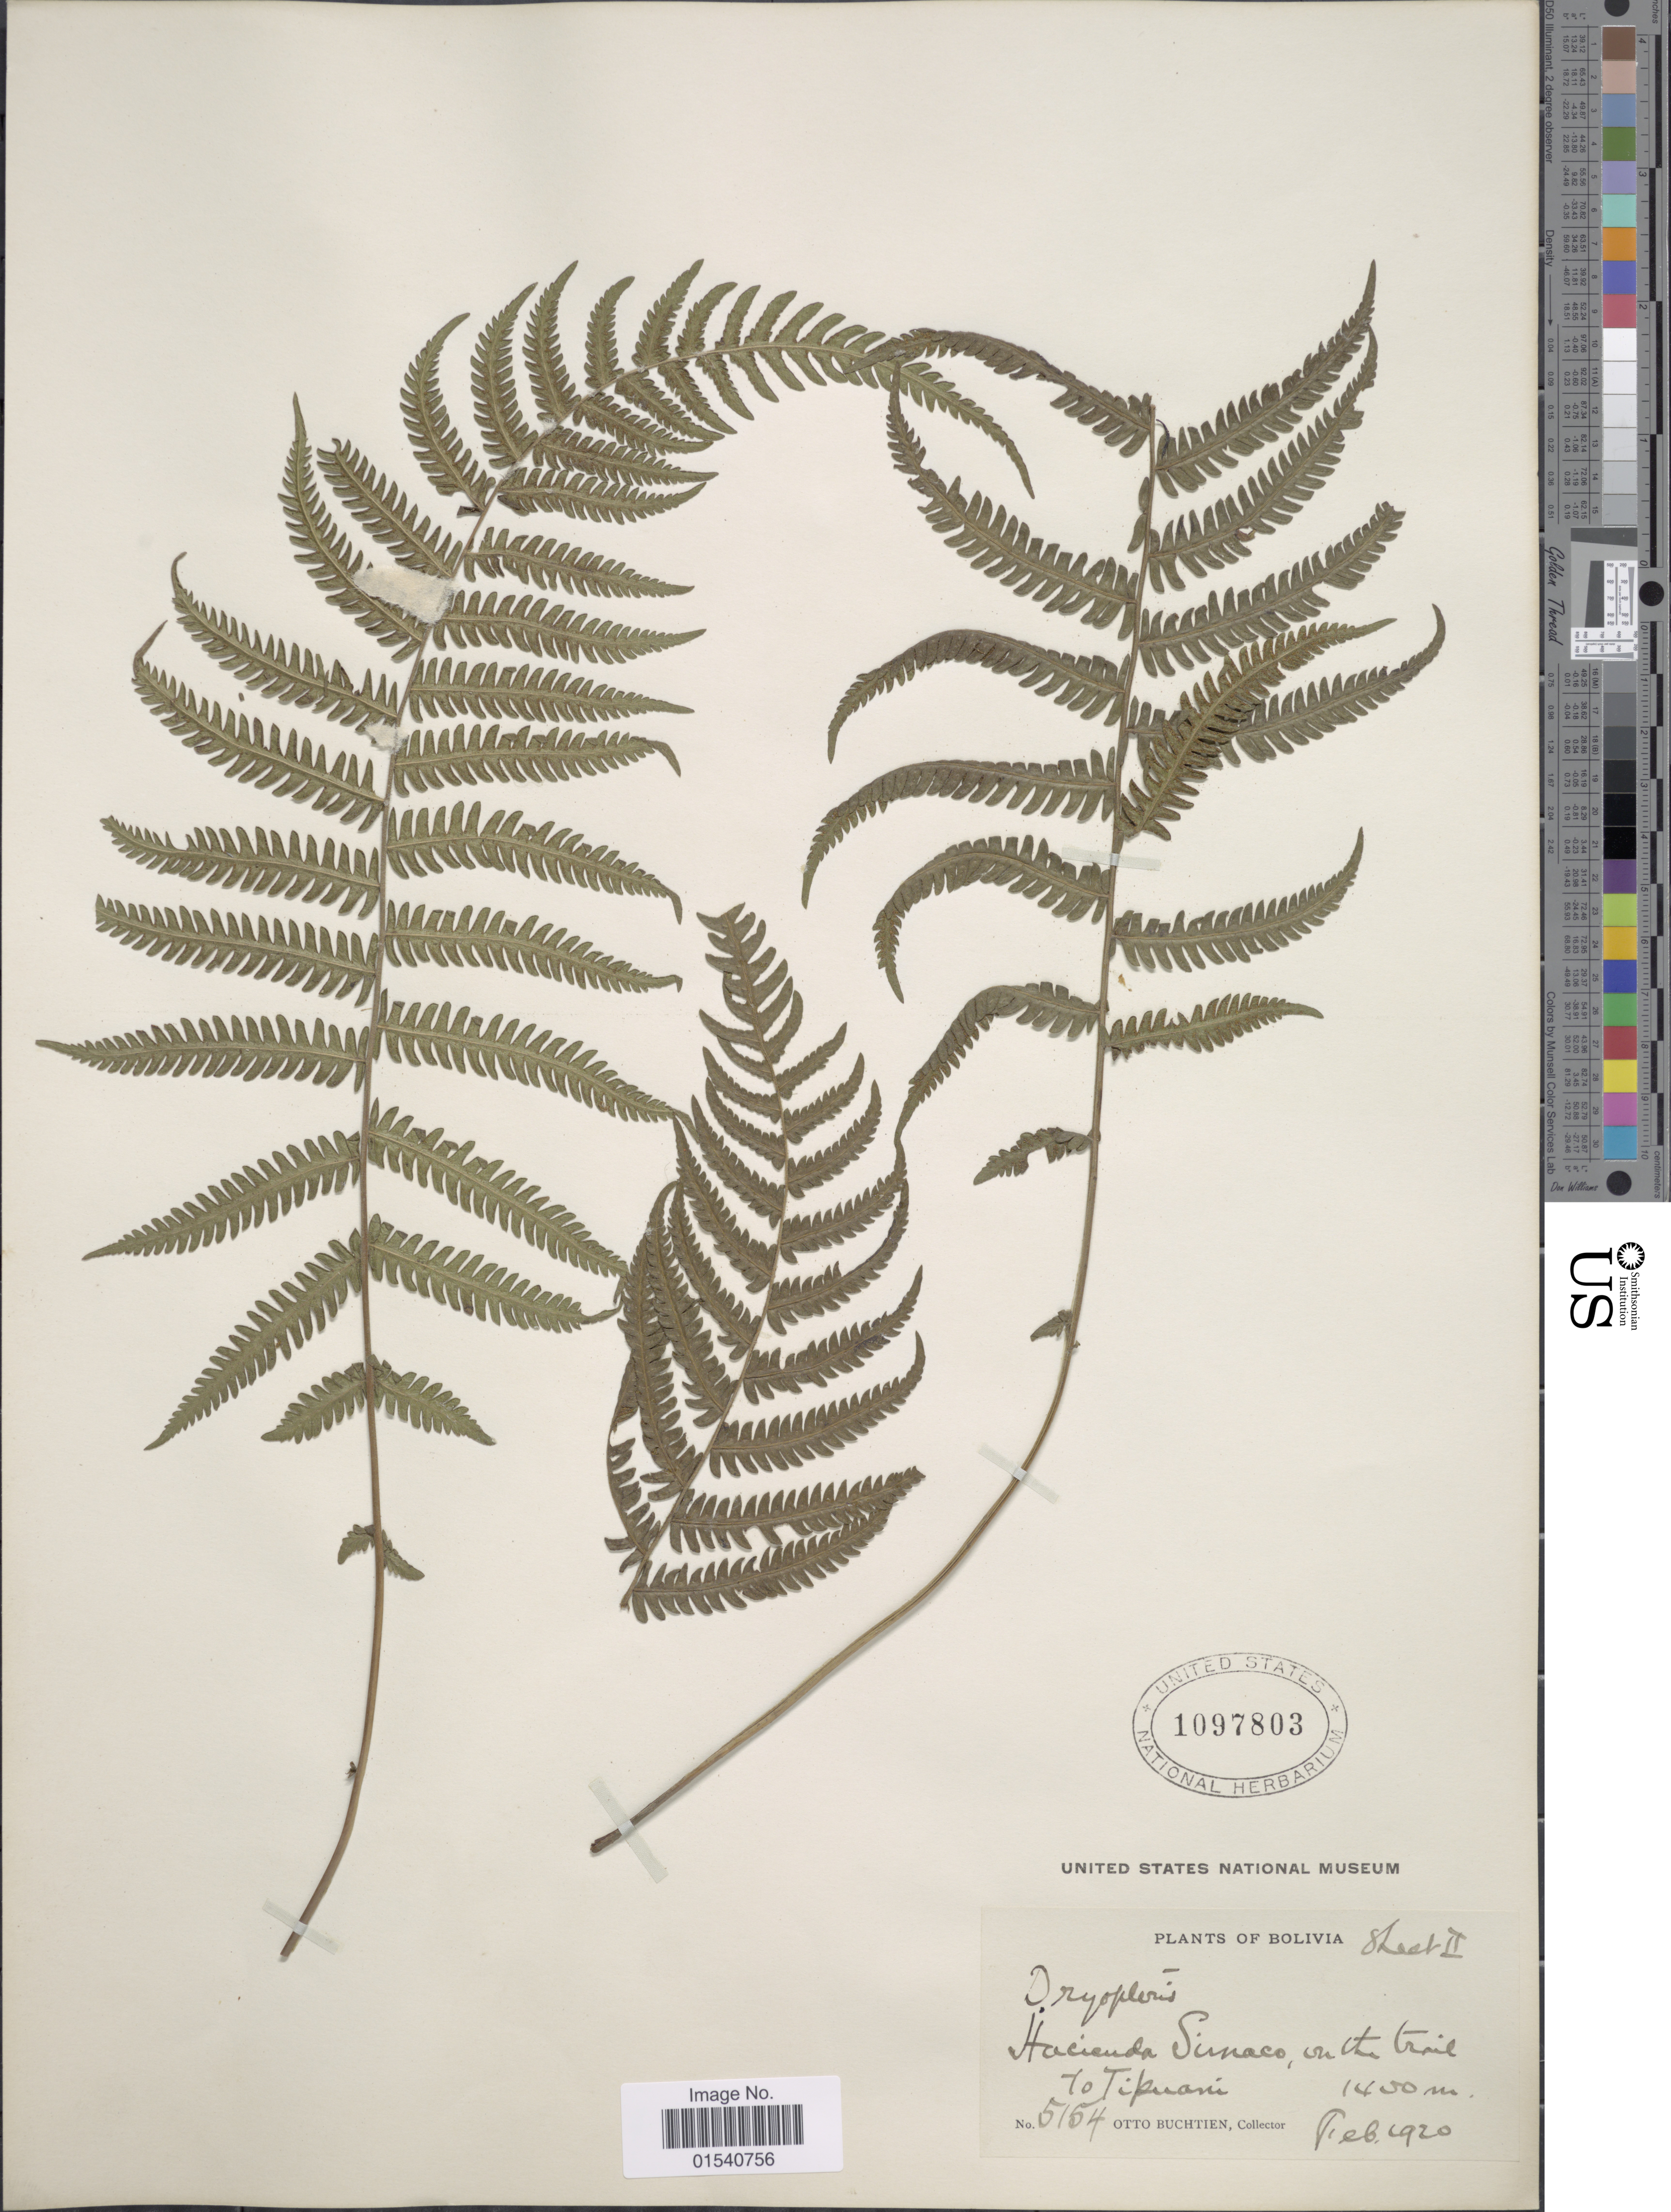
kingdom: Plantae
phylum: Tracheophyta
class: Polypodiopsida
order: Polypodiales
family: Thelypteridaceae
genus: Amauropelta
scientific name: Amauropelta rivulariformis (Rosenst.) comb. nov., ined 2015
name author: (Rosenst.)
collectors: O. Buchtien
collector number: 5154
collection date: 1920-02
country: Bolivia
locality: Hacienda Simaco, on the trail to Tipuani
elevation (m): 1400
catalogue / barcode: US 1097803